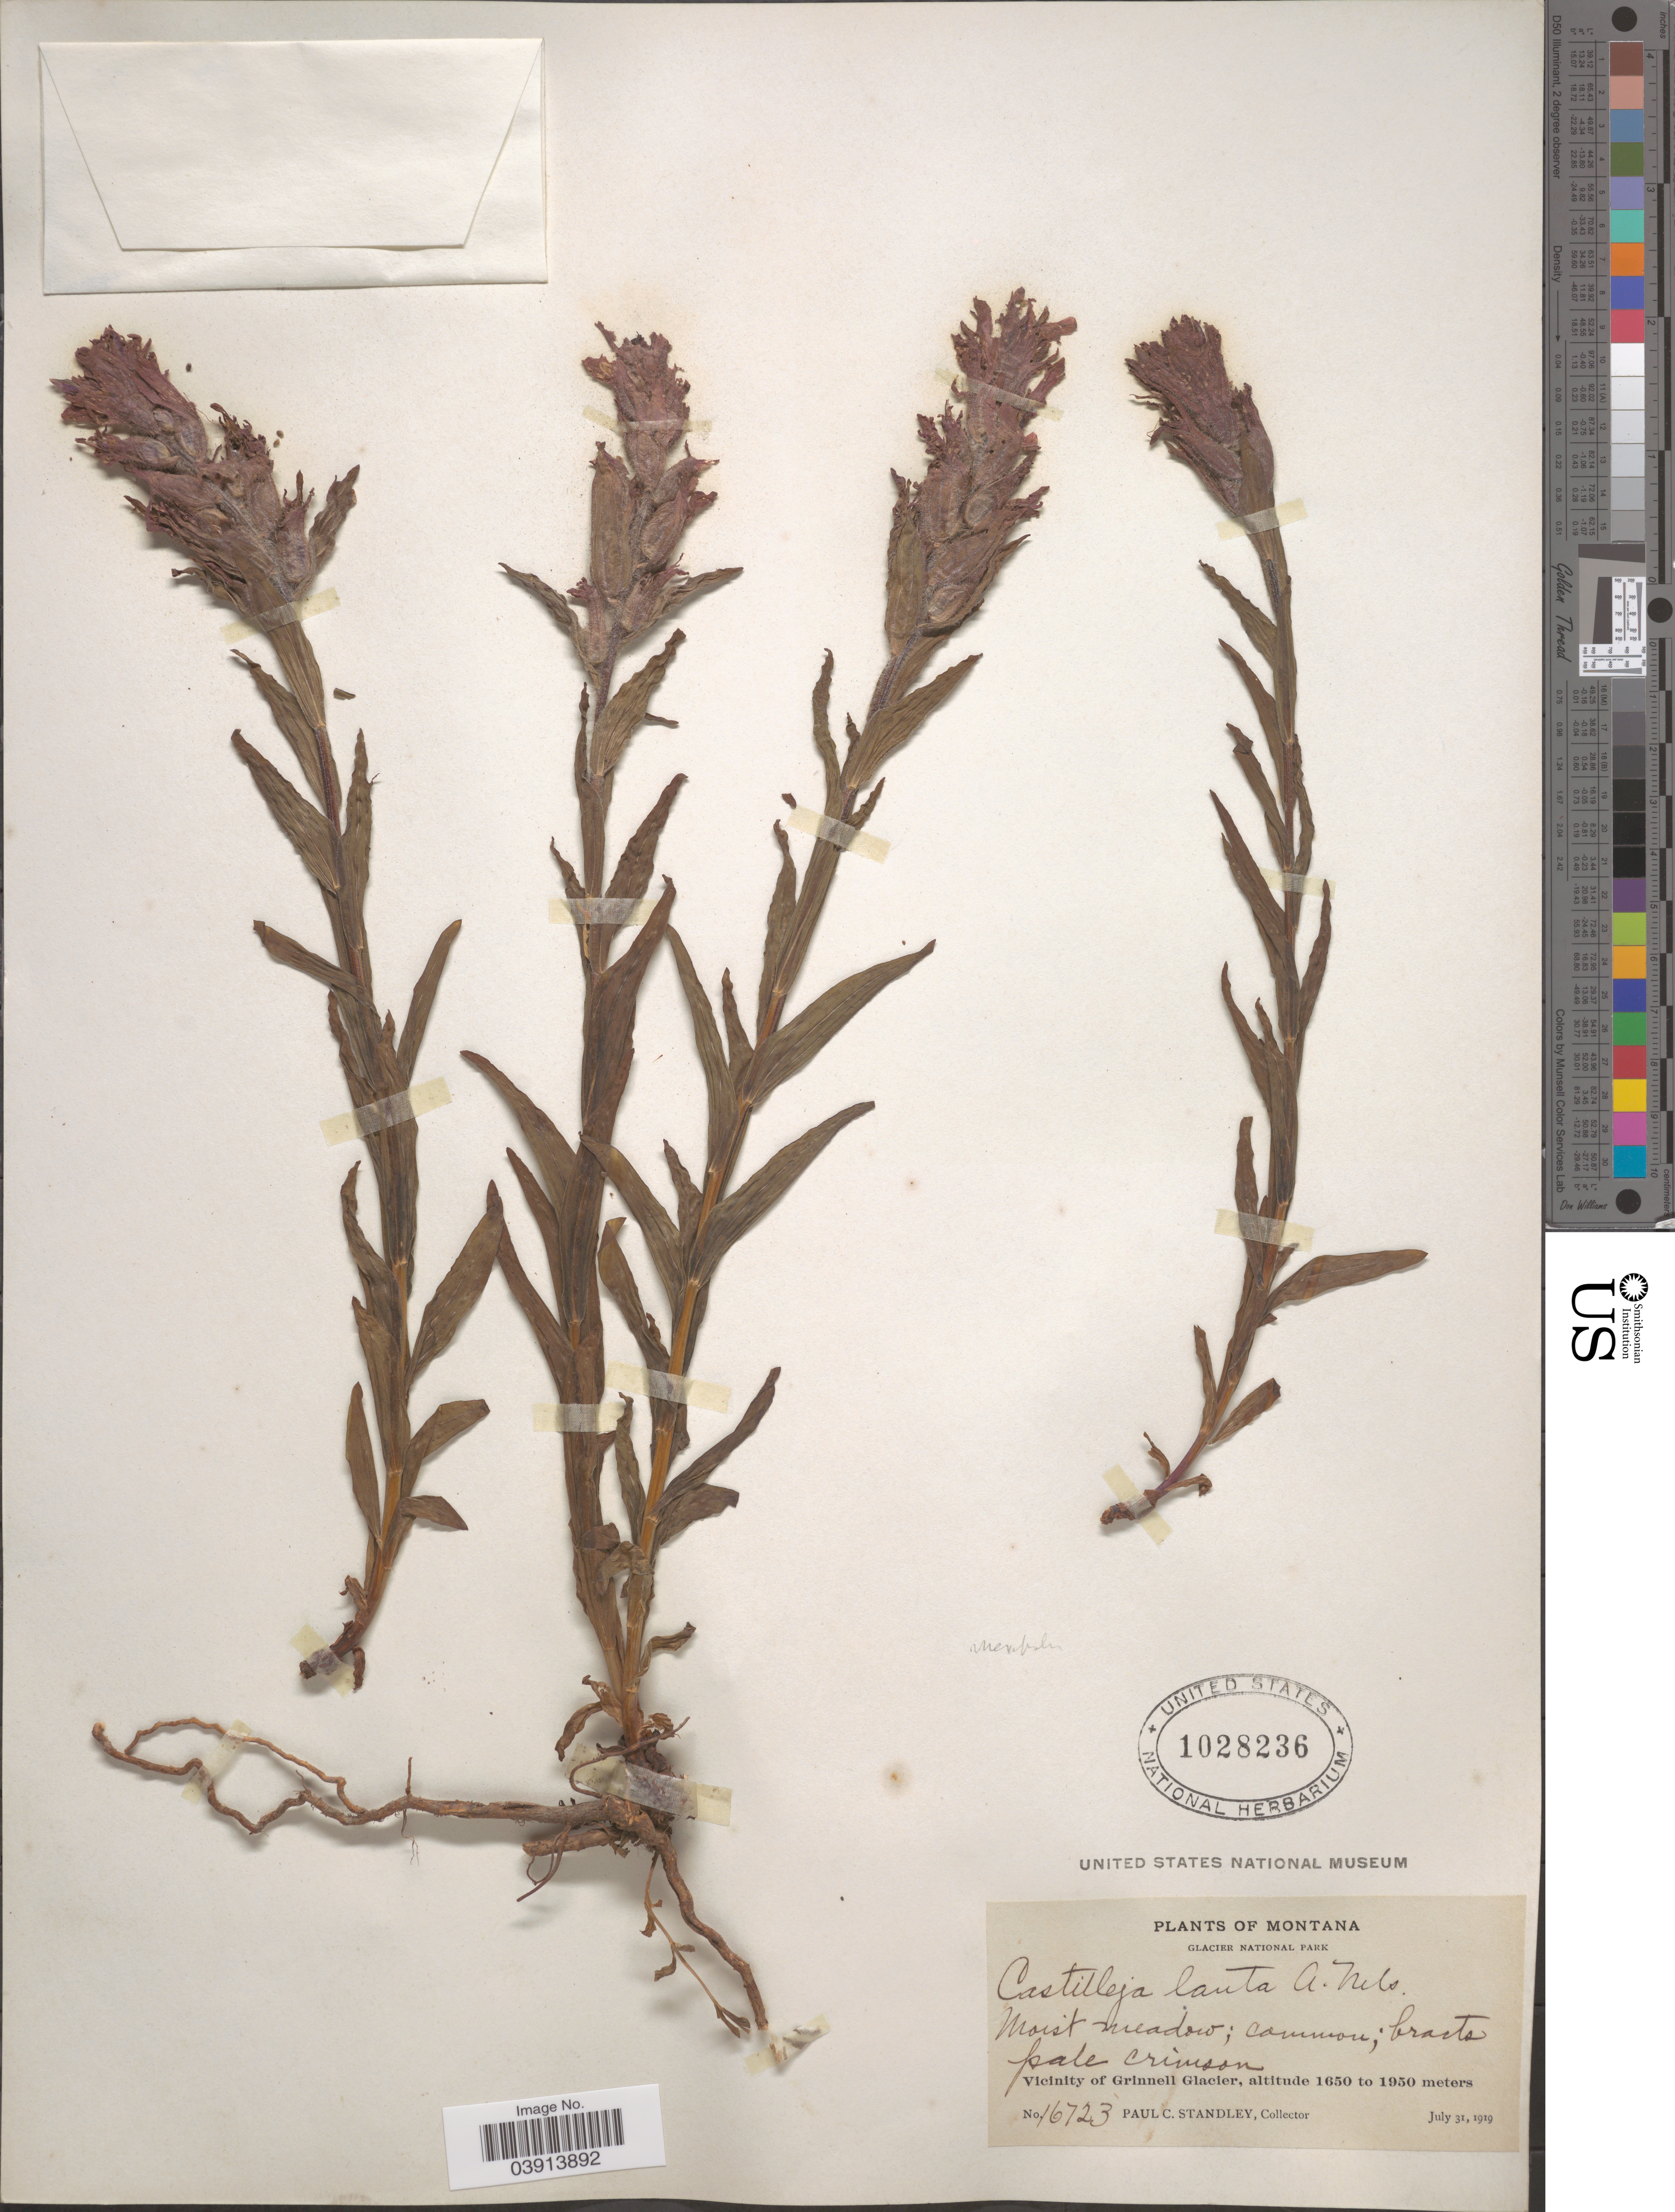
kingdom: Plantae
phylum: Tracheophyta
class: Magnoliopsida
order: Lamiales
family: Orobanchaceae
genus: Castilleja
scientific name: Castilleja rhexiifolia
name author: Rydb.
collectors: P. C. Standley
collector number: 16723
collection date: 1919-07-31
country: United States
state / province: Montana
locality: Glacier National Park. Vicinity of Grinnell Glacier.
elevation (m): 1650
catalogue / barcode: US 1028236